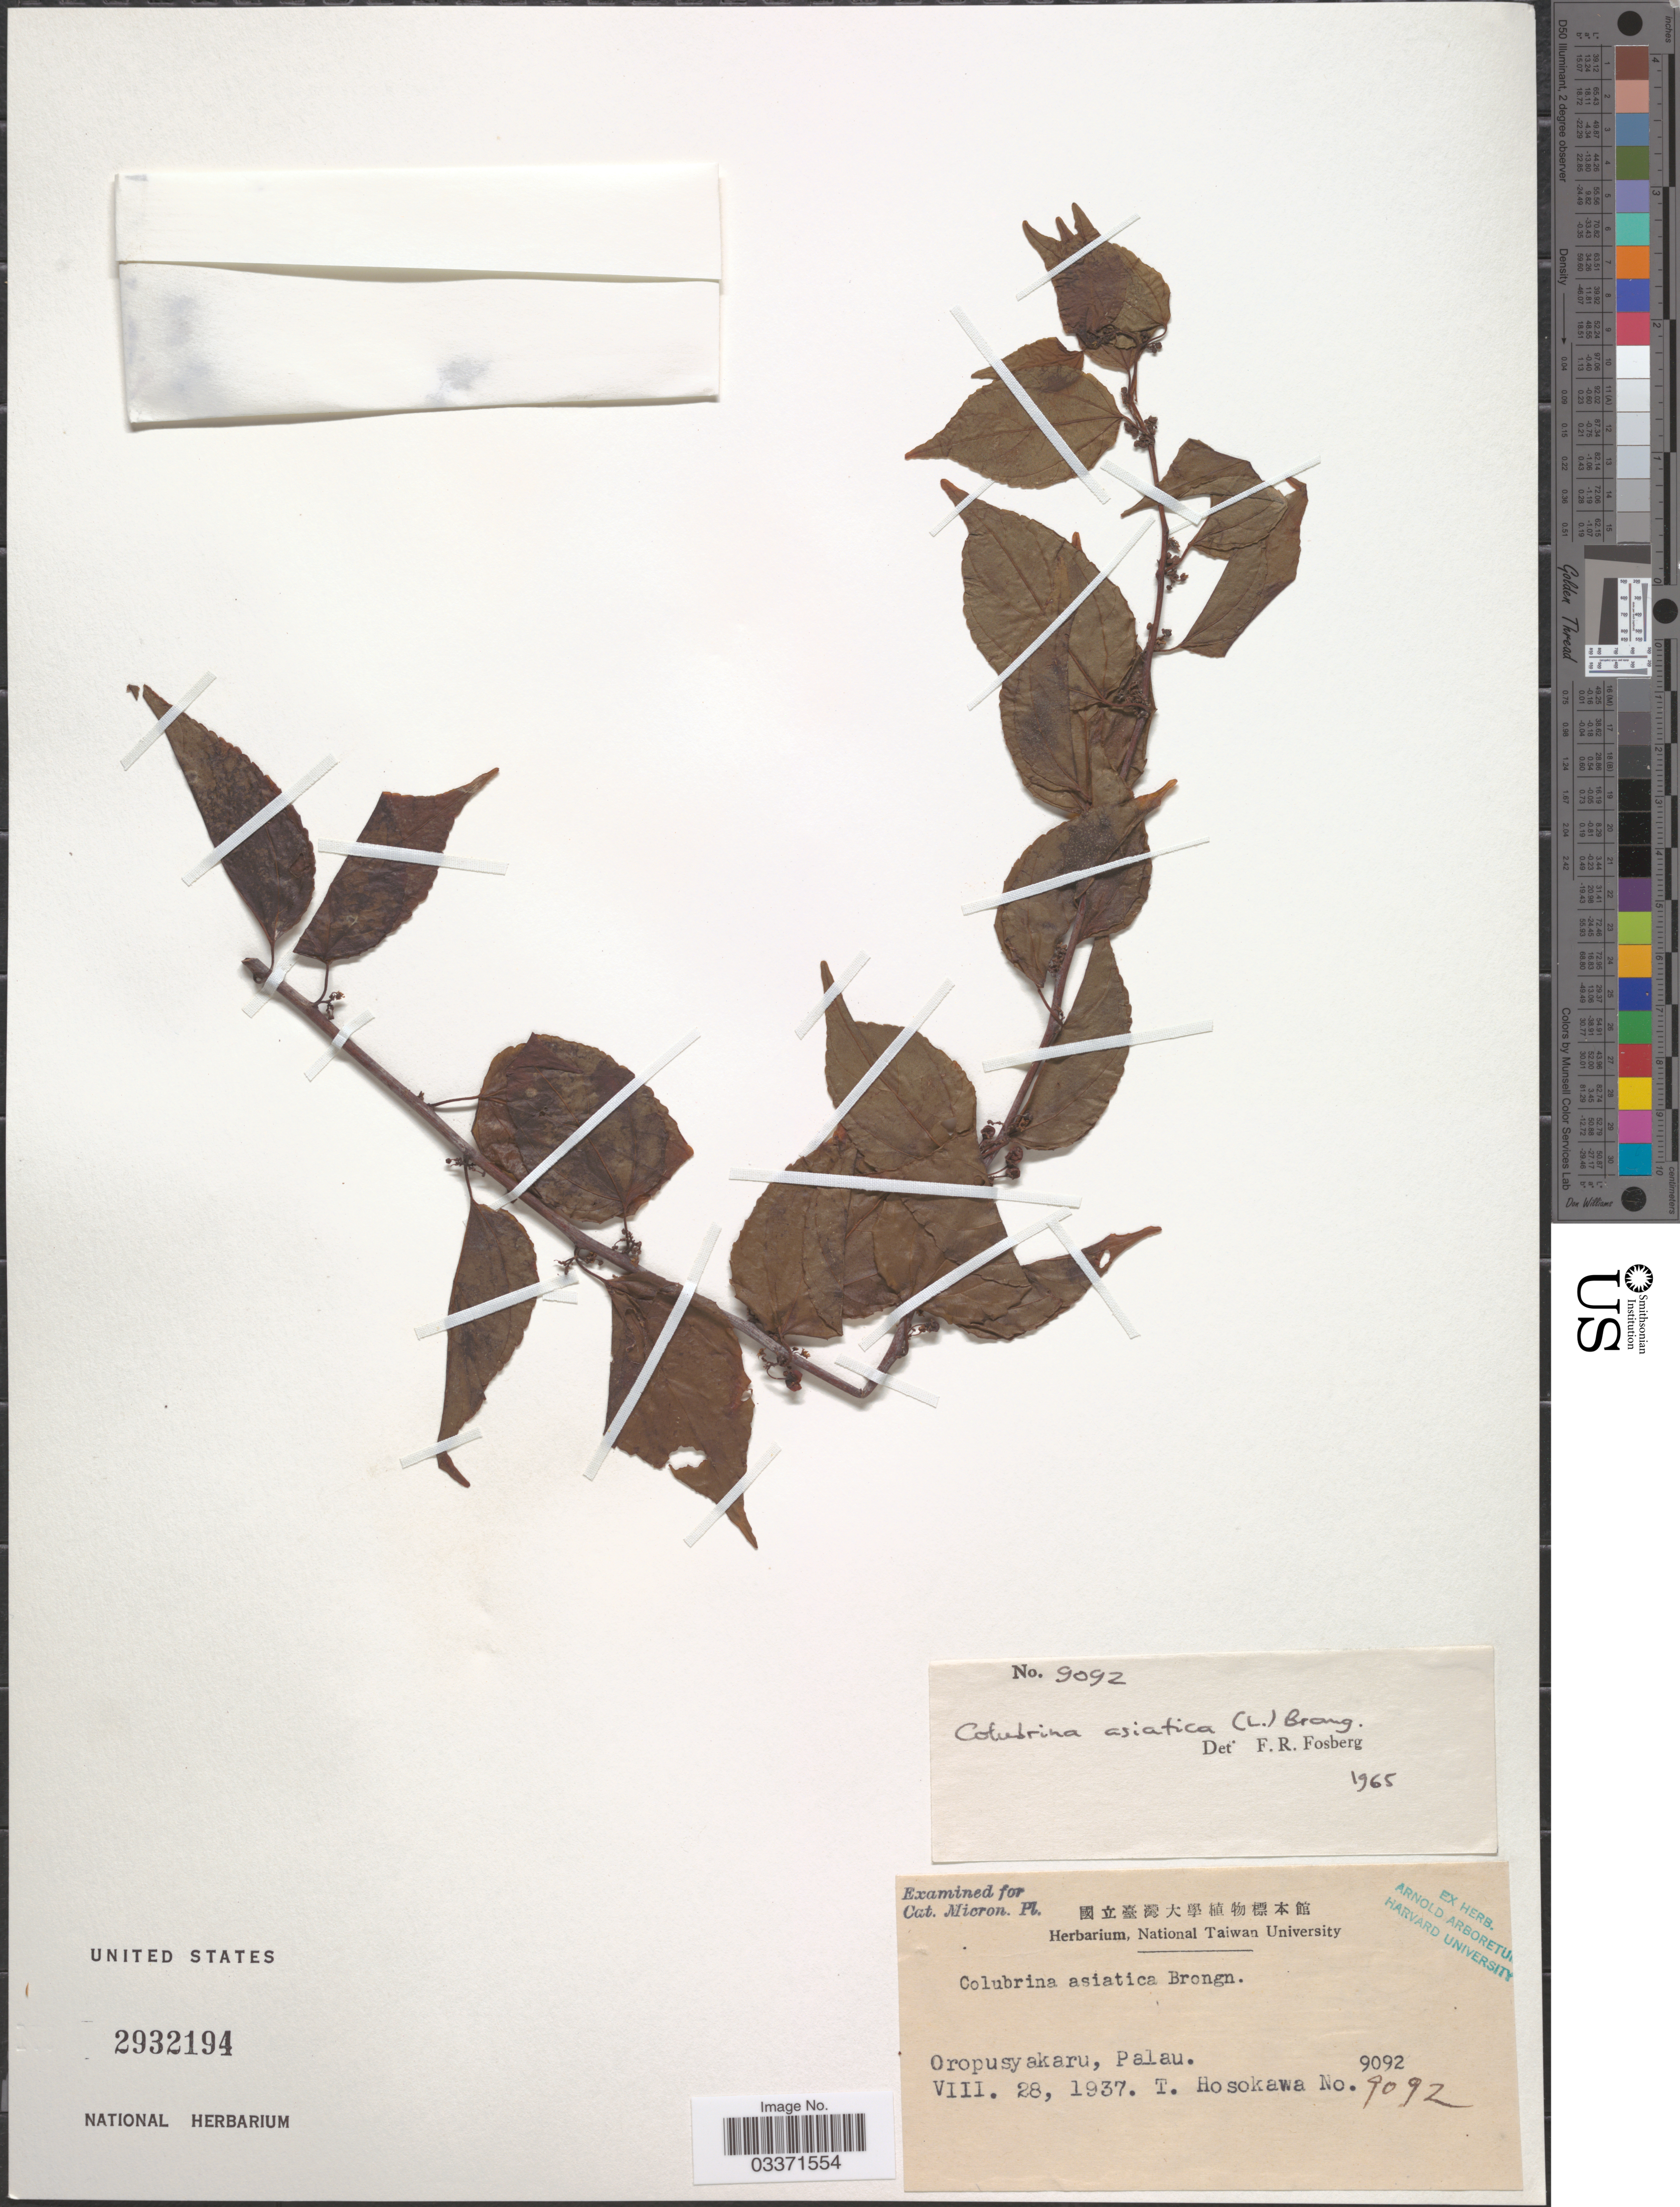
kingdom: Plantae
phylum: Tracheophyta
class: Magnoliopsida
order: Rosales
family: Rhamnaceae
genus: Colubrina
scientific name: Colubrina asiatica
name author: (L.) Brongn.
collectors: T. Hosokawa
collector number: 9092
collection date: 1937-08-28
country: Palau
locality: Oropusyakaru, Palau.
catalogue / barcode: US 2932194